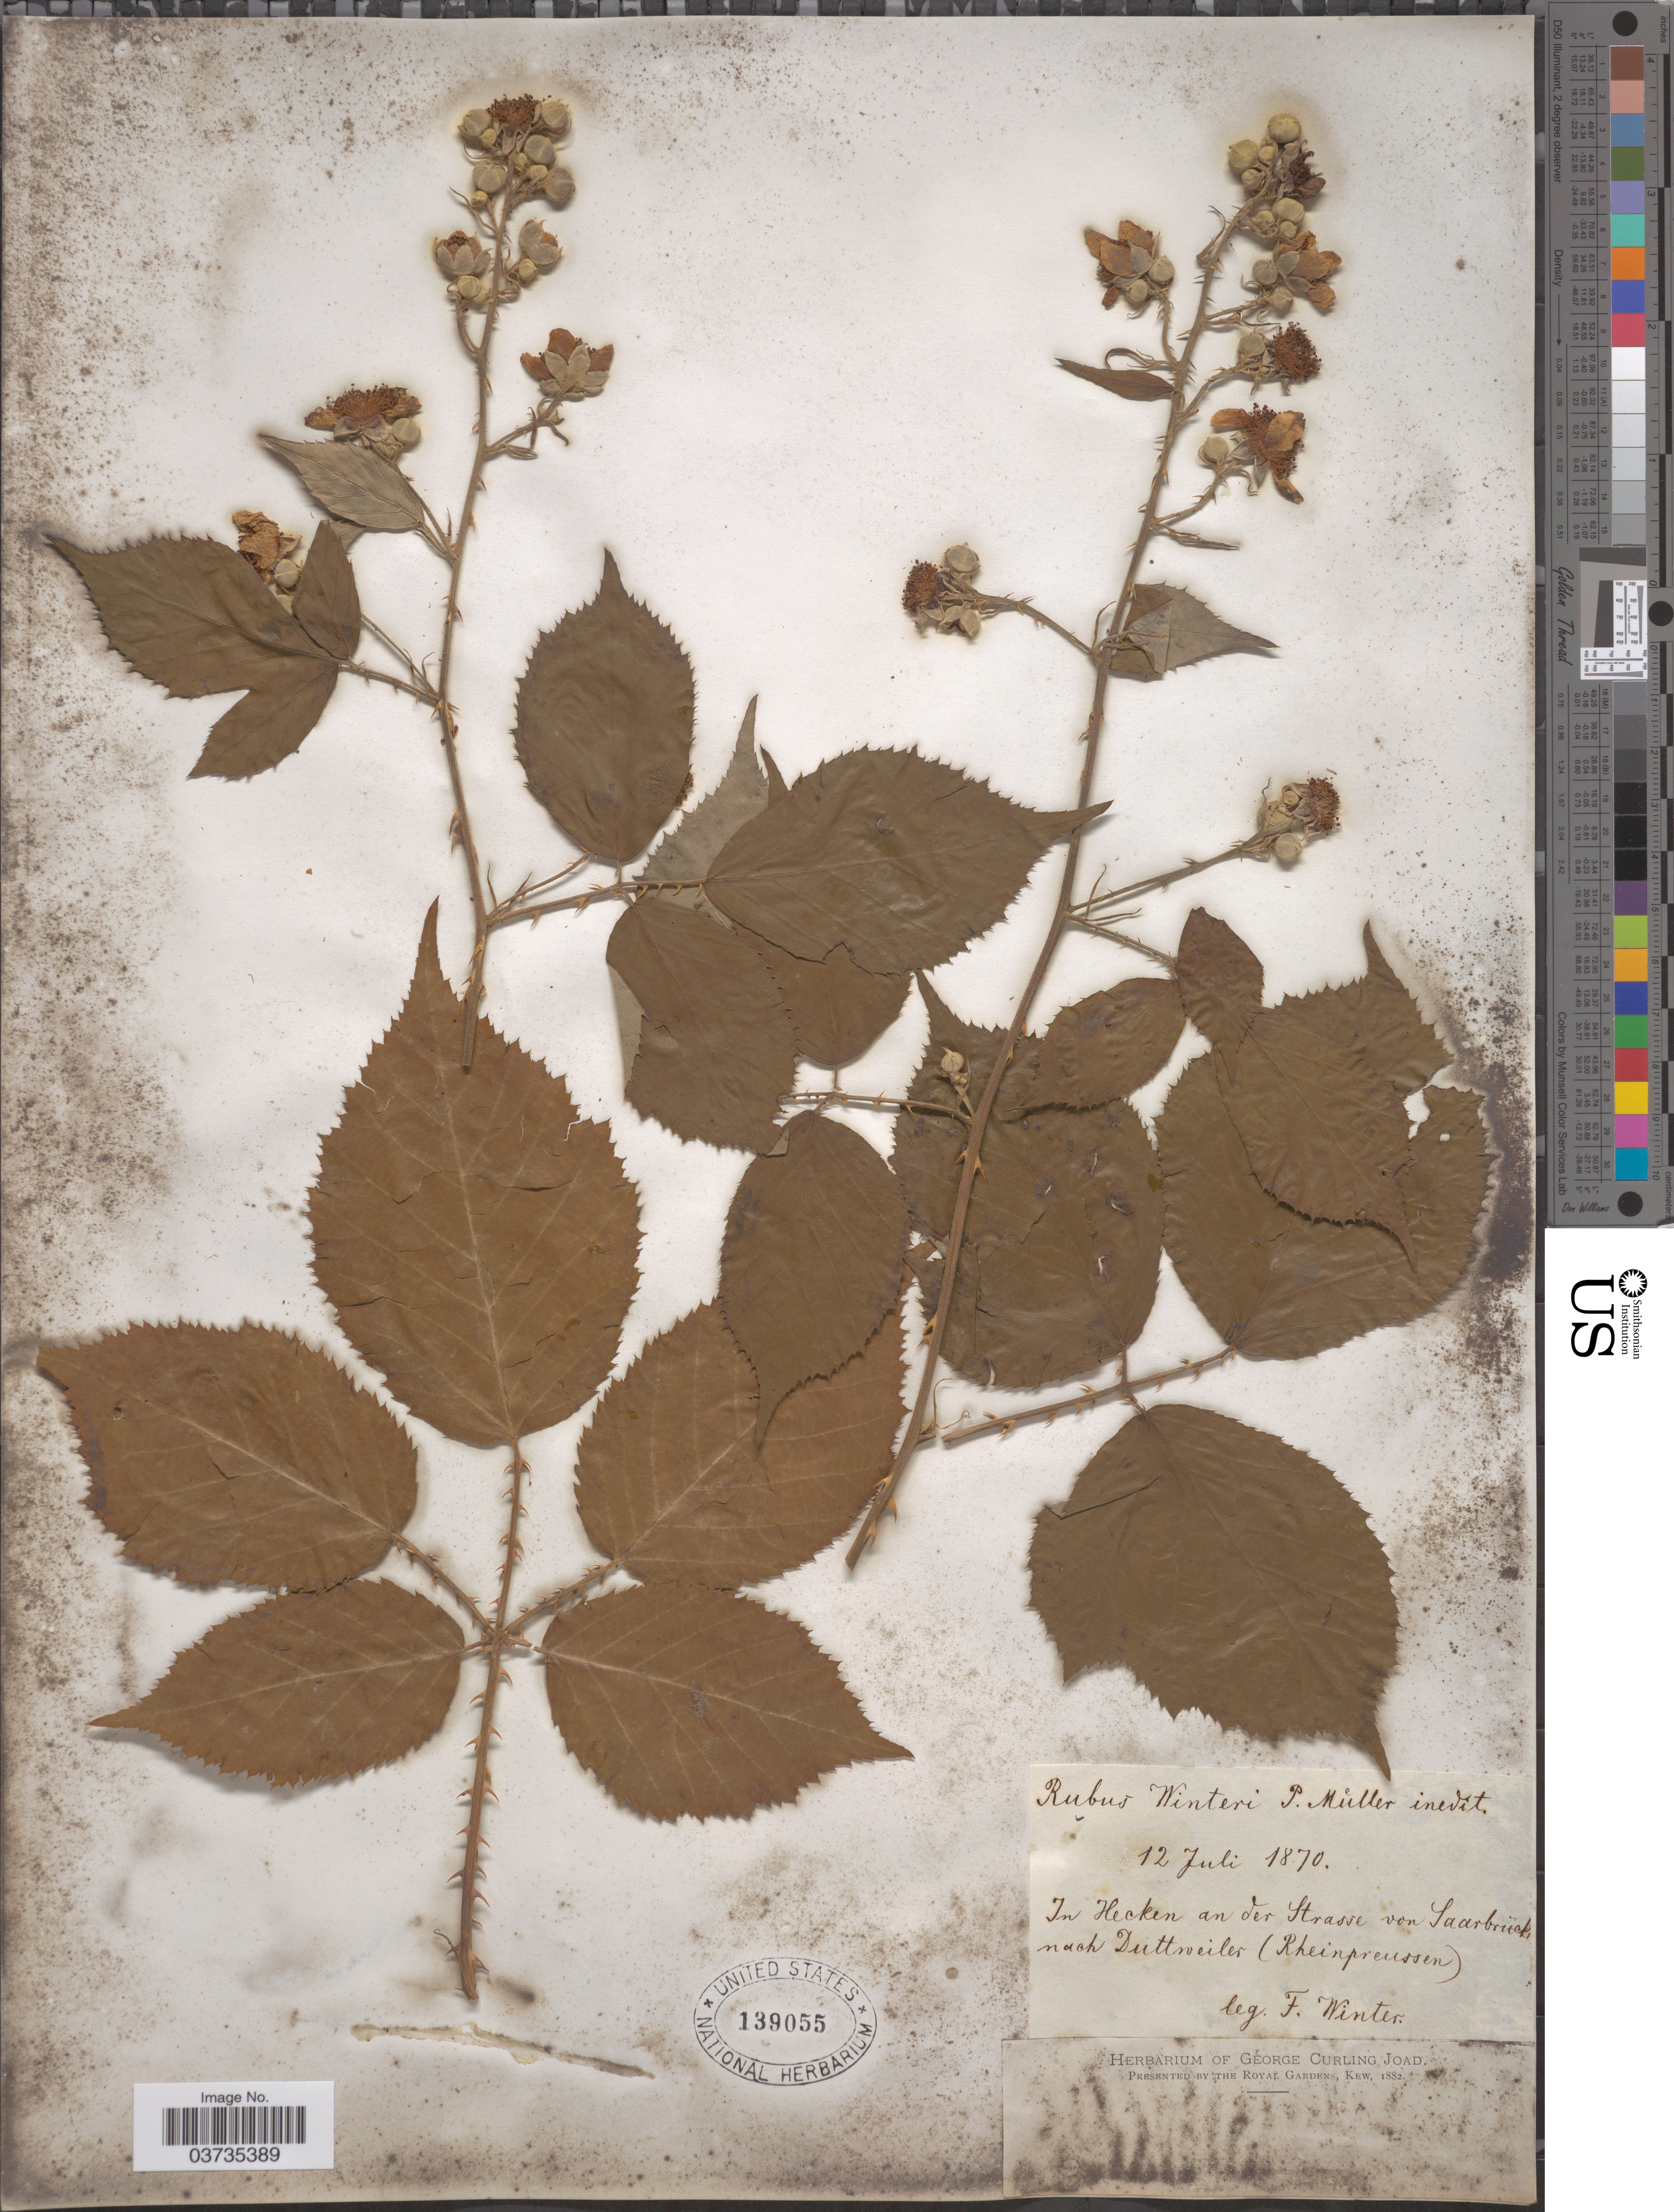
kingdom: Plantae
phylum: Tracheophyta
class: Magnoliopsida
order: Rosales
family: Rosaceae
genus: Rubus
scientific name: Rubus winteri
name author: P.J. Müll. ex Focke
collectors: F. Winter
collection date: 1870-07-12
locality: In Hecken an der Strasse von Saarbrücke nach Duttweiler (Rheinpreussen).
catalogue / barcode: US 139055